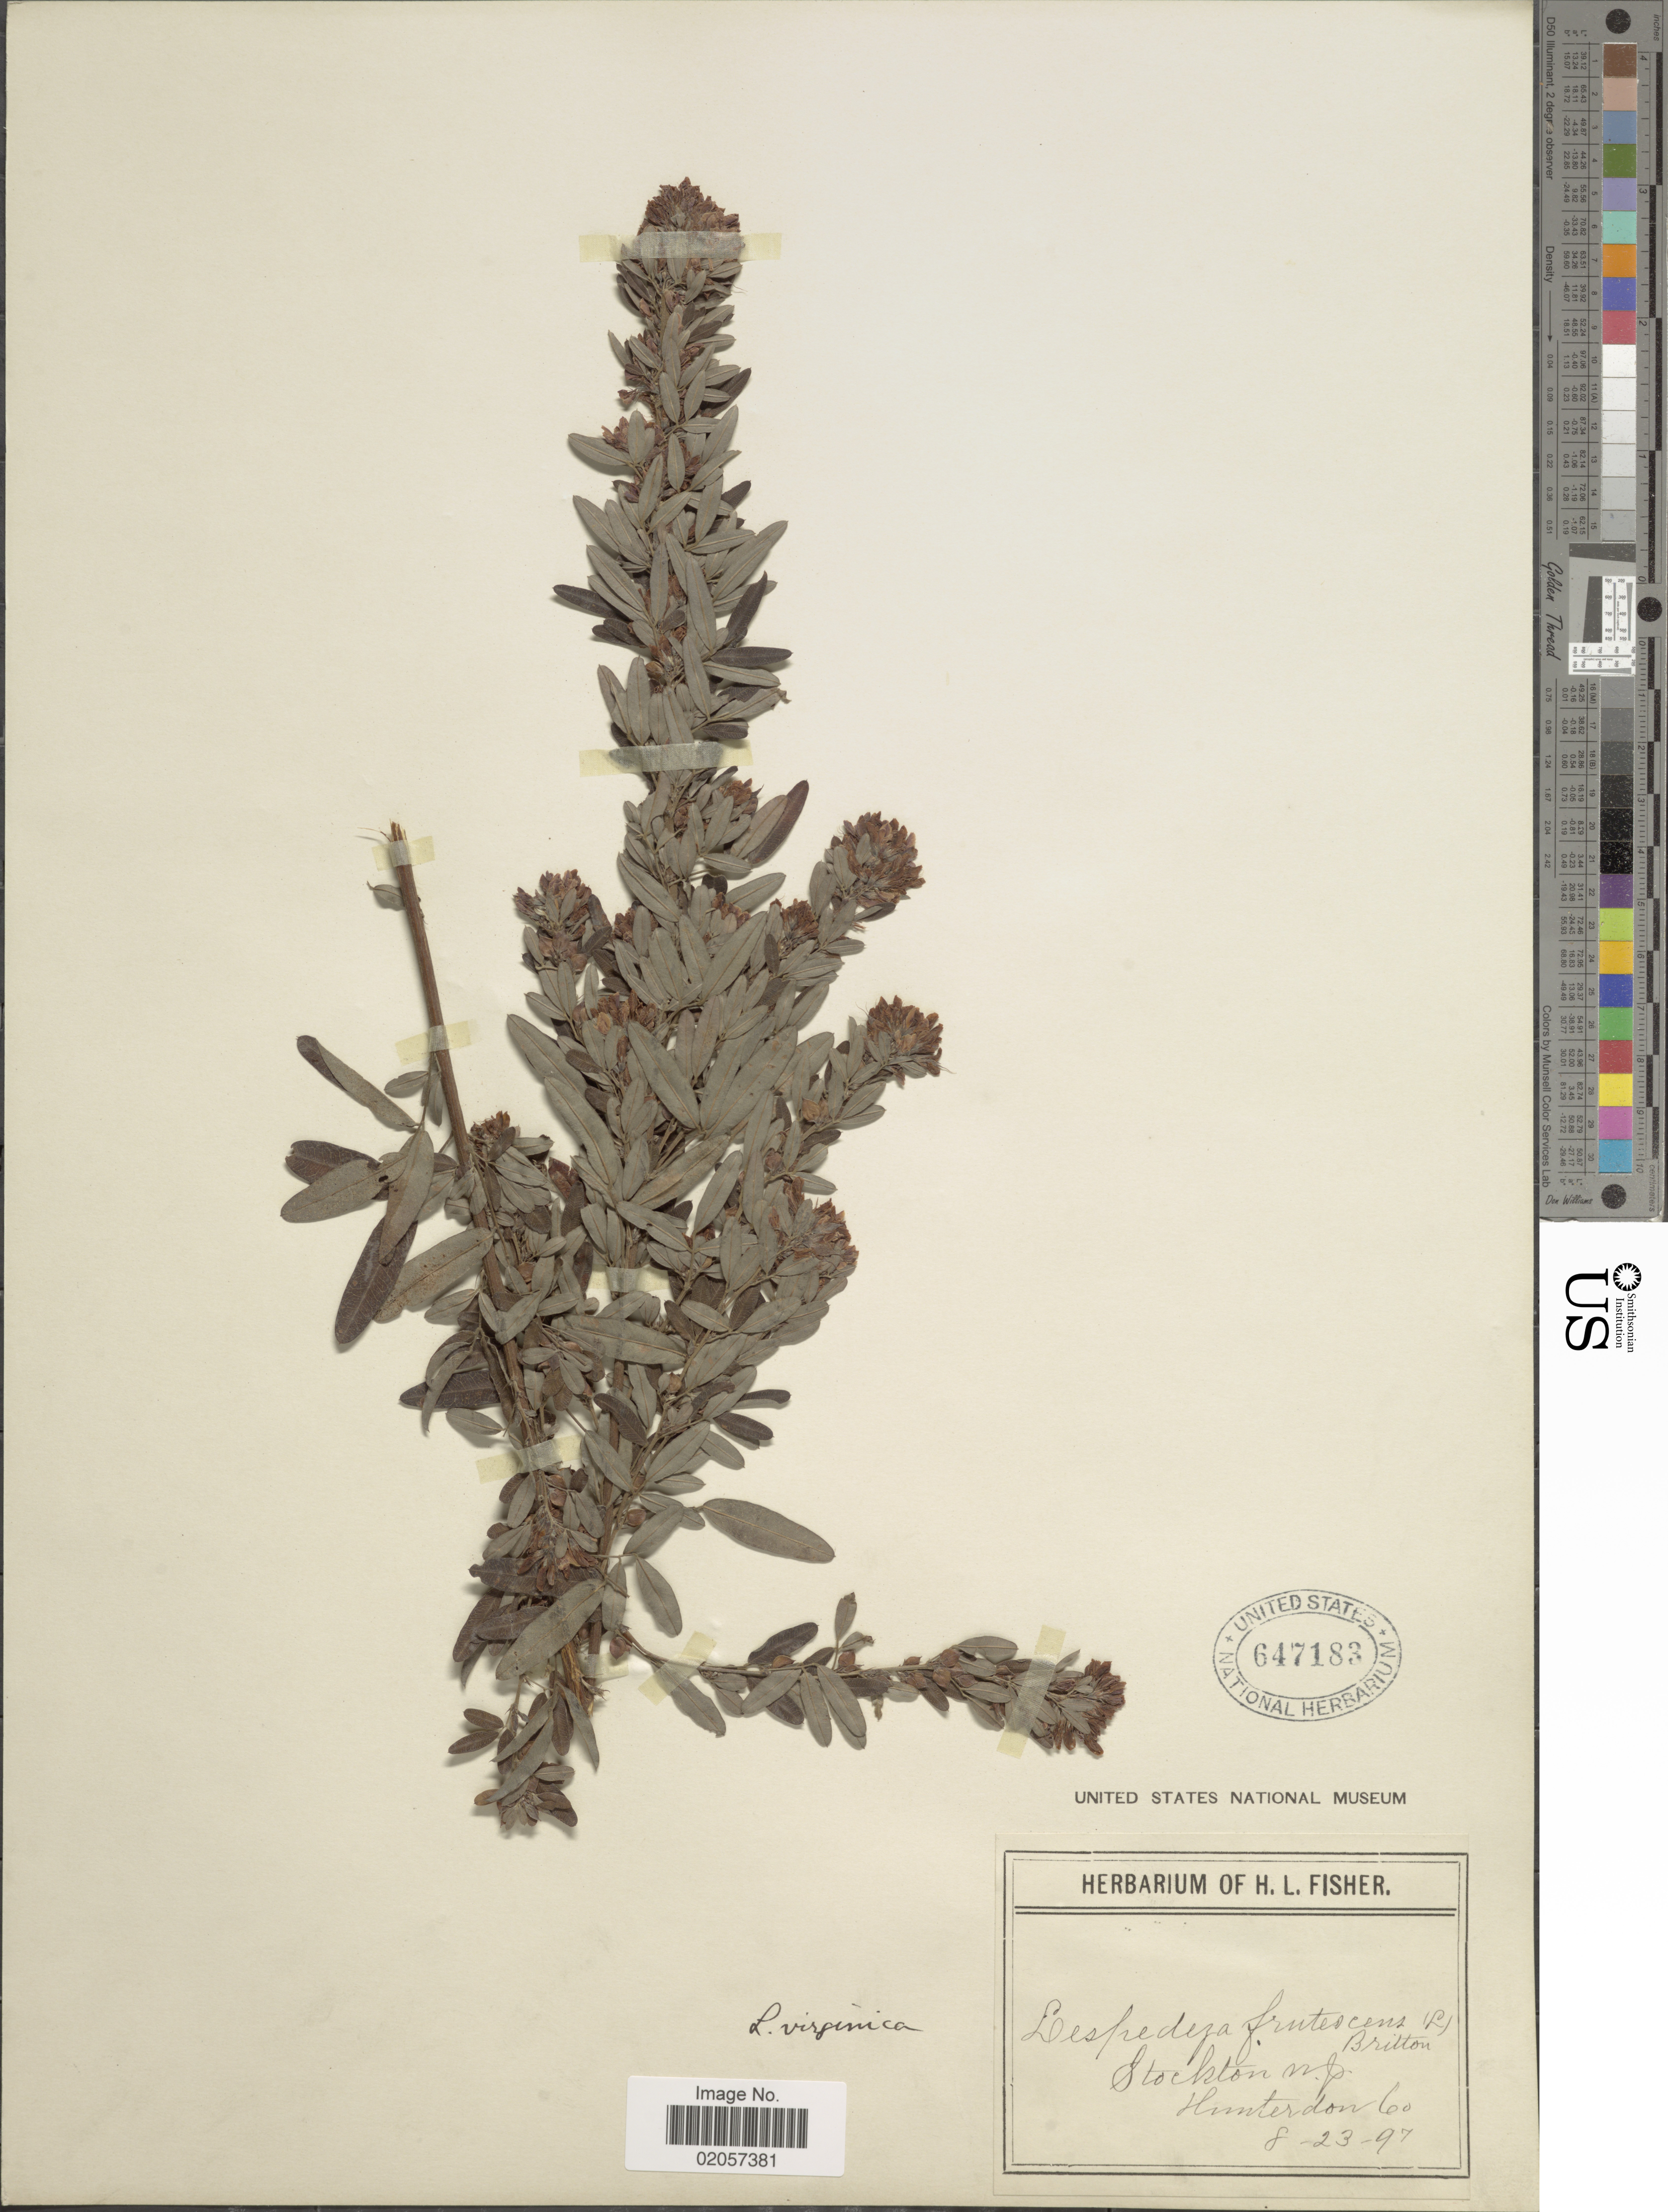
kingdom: Plantae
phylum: Tracheophyta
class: Magnoliopsida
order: Fabales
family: Fabaceae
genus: Lespedeza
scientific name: Lespedeza virginica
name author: (L.) Britton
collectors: ex herb. of H. L. Fisher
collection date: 1897-08-23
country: United States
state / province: New Jersey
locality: Stockton, Hunterdon Co.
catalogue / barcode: US 647183